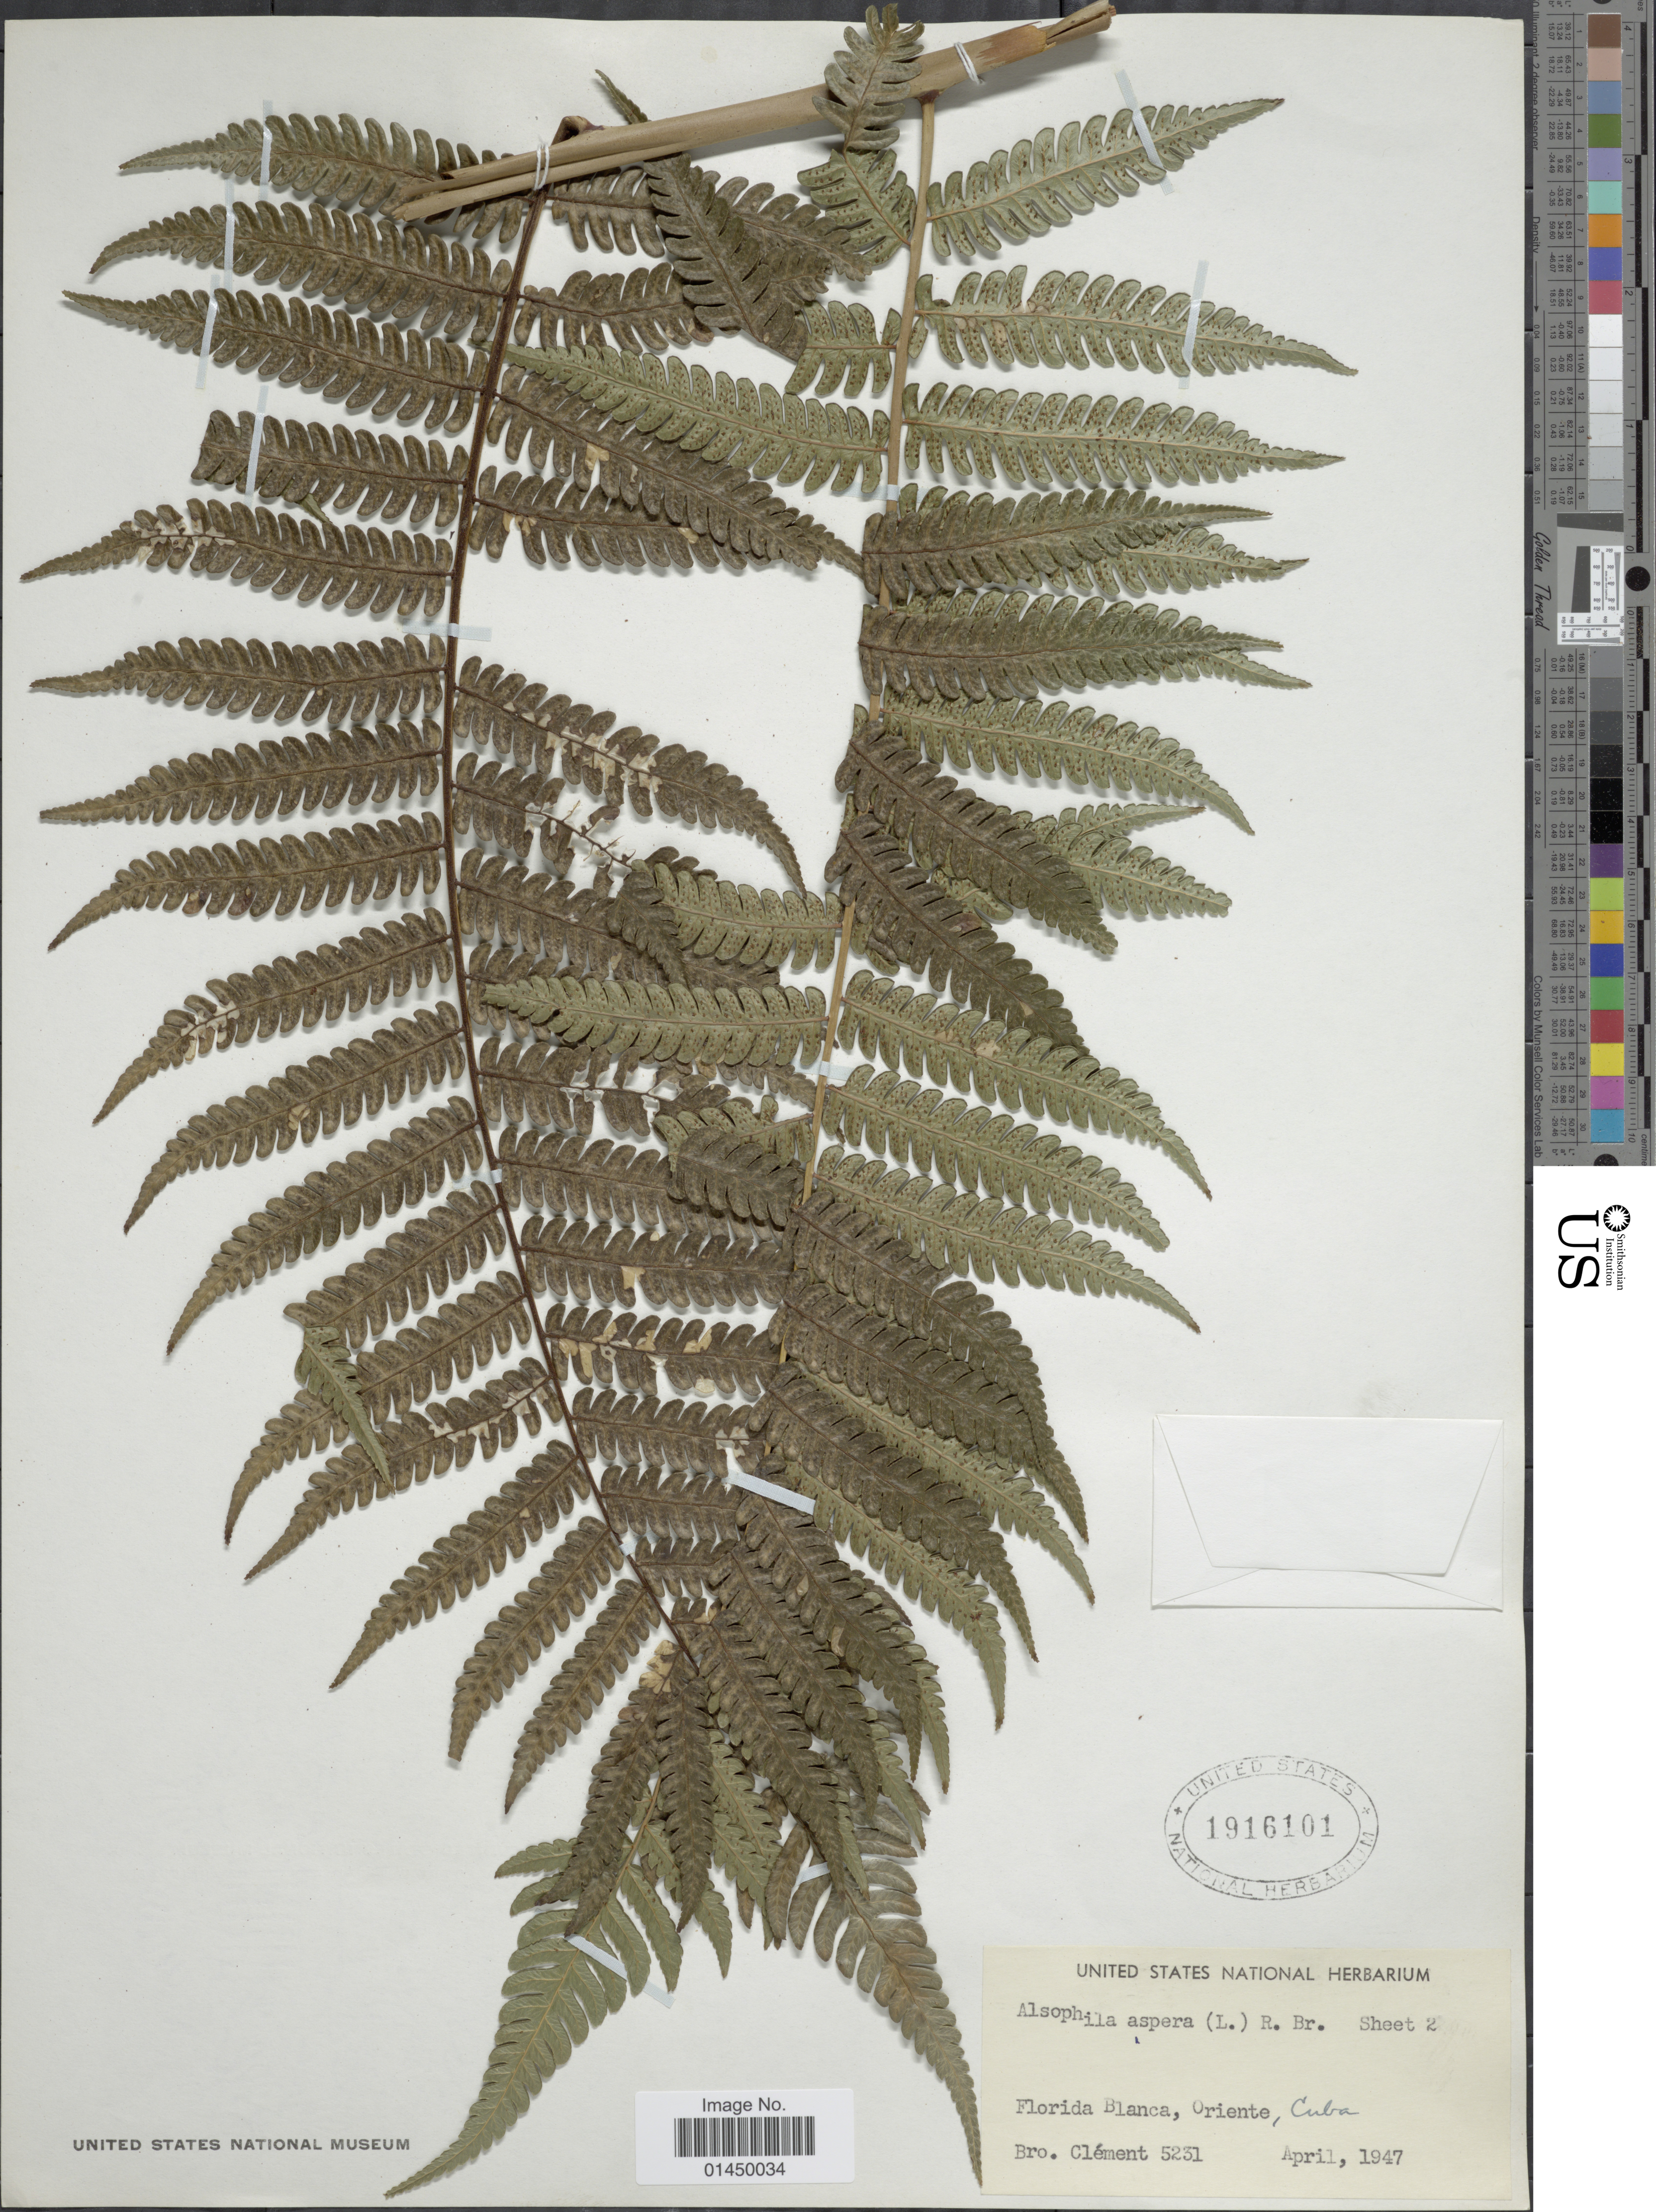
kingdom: Plantae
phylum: Tracheophyta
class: Polypodiopsida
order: Cyatheales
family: Cyatheaceae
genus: Cyathea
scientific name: Cyathea aspera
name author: (L.) Sw.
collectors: B. Clement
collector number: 5231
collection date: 1947-04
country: Cuba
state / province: Oriente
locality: Florida Blanca, Oriente, Cuba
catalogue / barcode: US 1916101